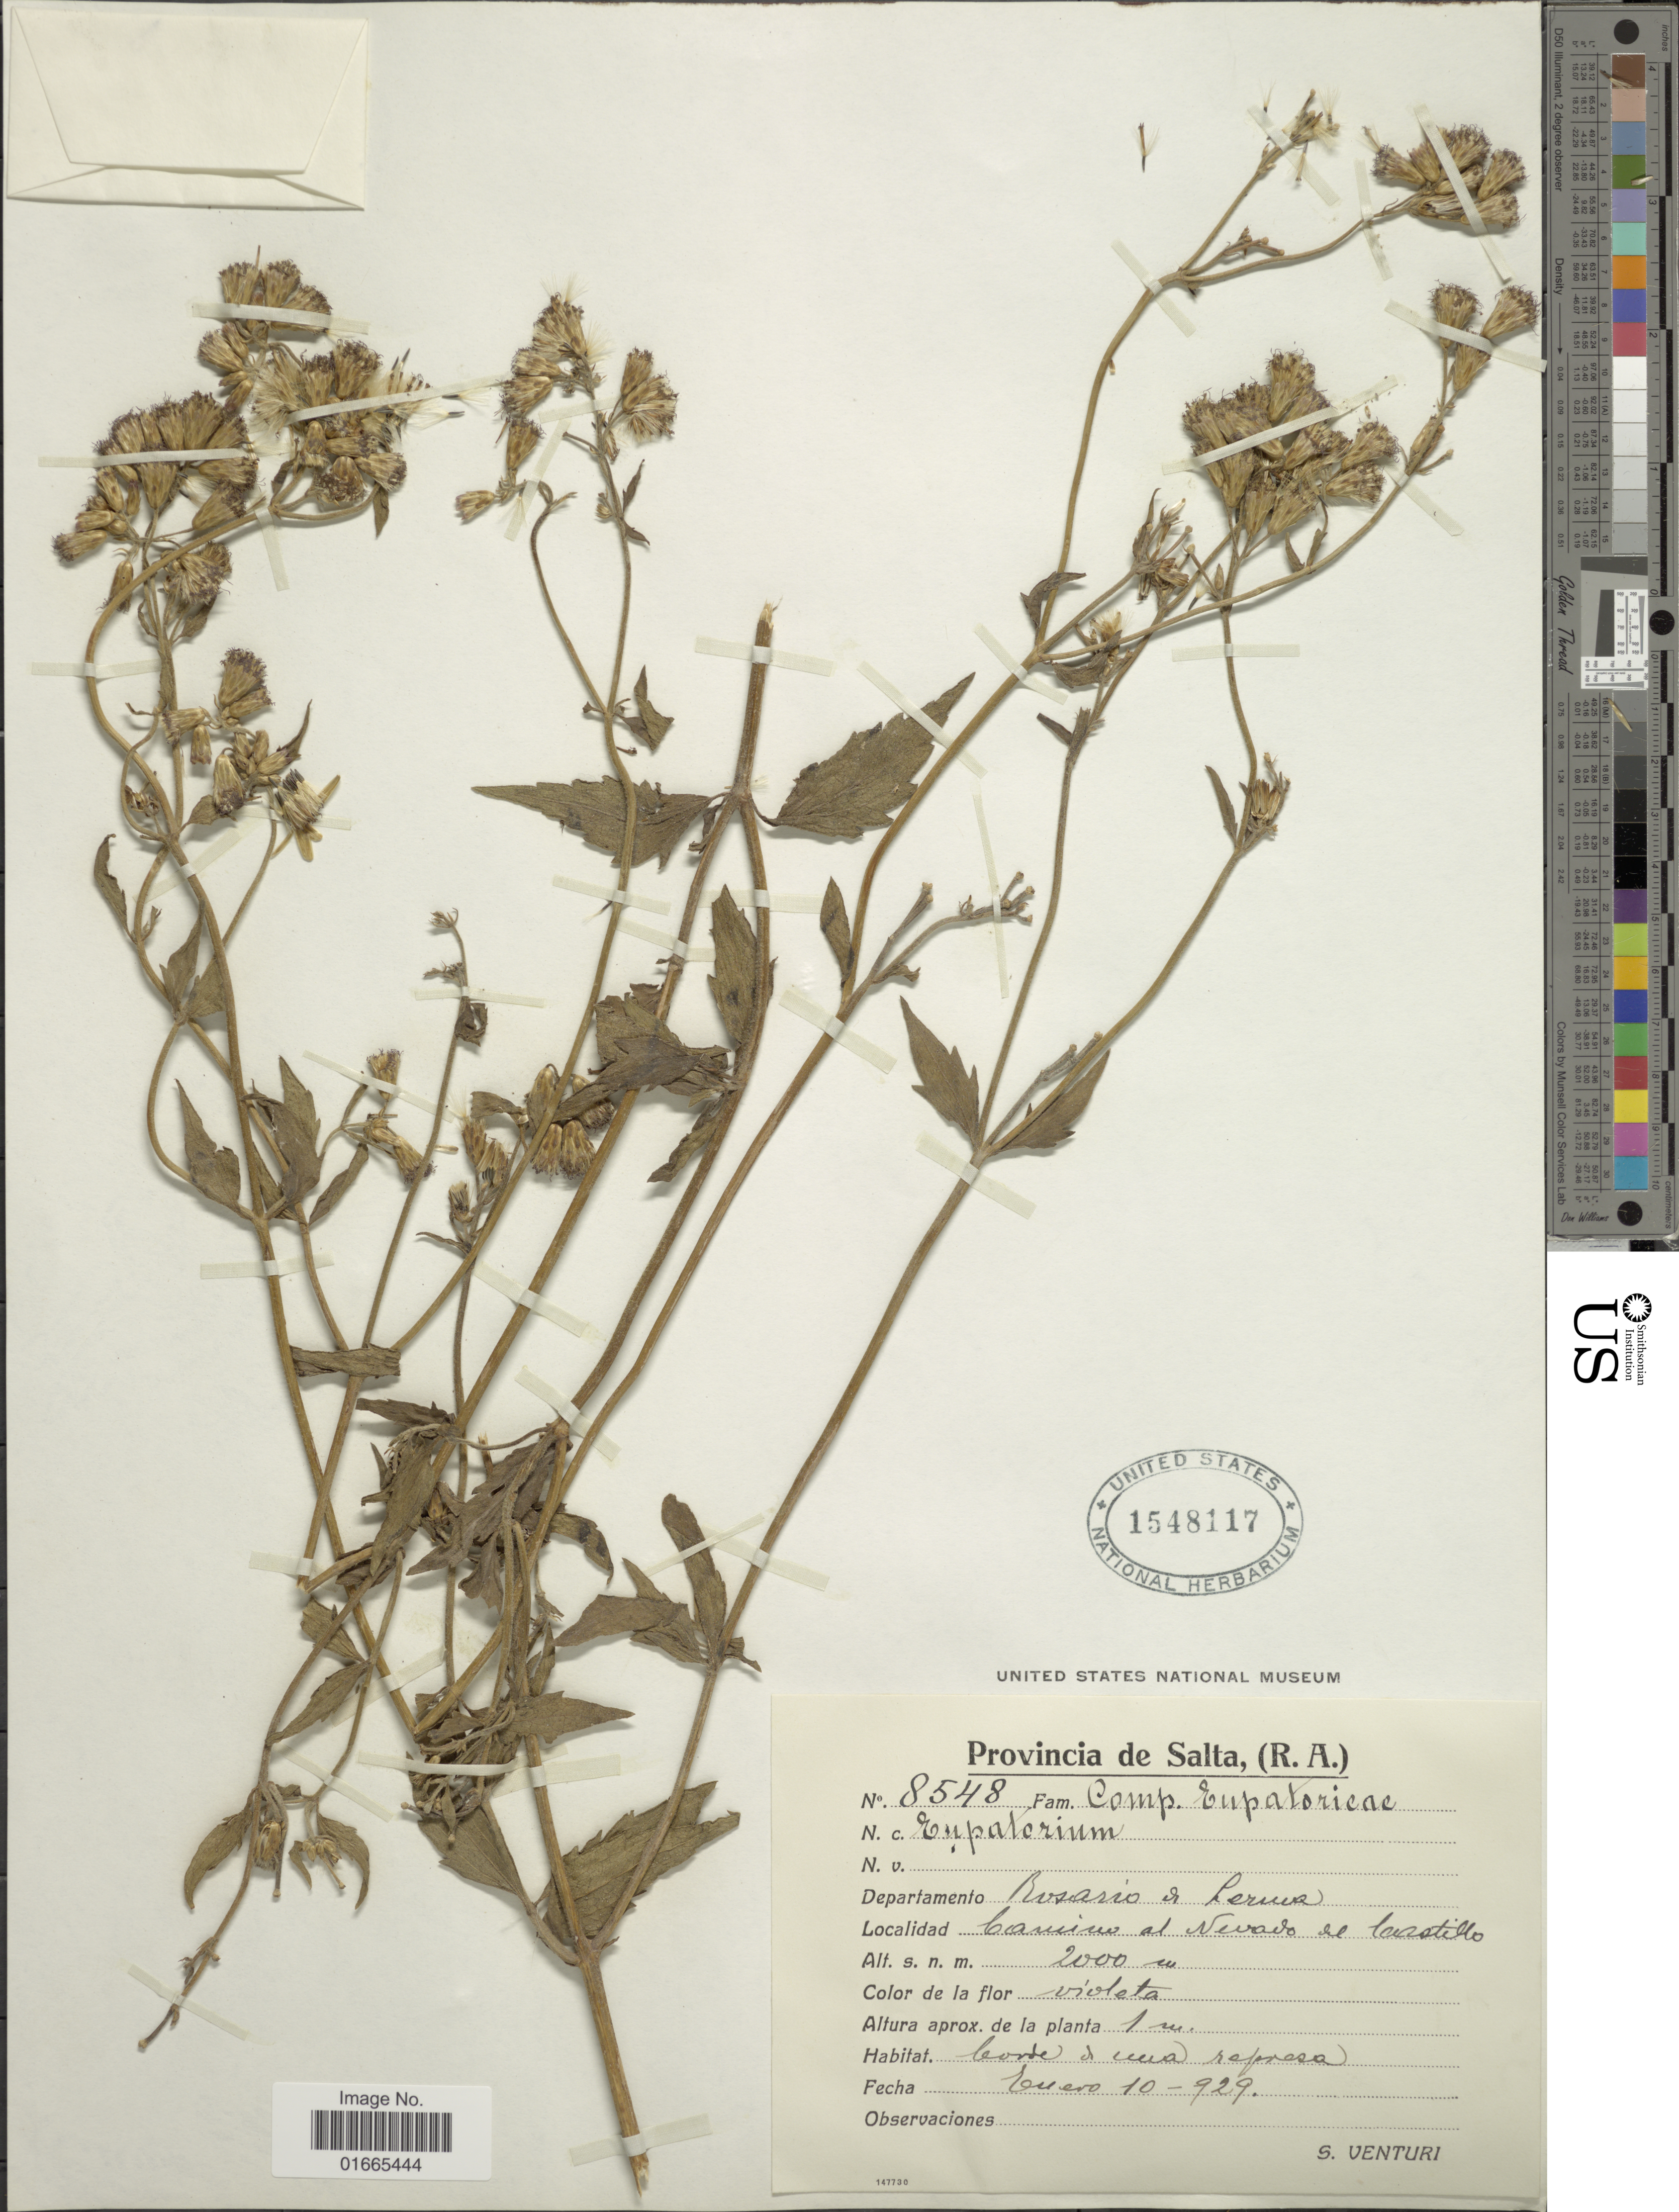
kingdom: Plantae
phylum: Tracheophyta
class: Magnoliopsida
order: Asterales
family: Asteraceae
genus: Praxelis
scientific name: Praxelis clematidea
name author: (Griseb.) R.M. King & H. Rob.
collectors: S. Venturi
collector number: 8548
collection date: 1929-01-10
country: Argentina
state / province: Salta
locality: Departamento Rosario & Leruva, Camino al Nevado del Castillo.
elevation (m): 2000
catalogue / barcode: US 1548117